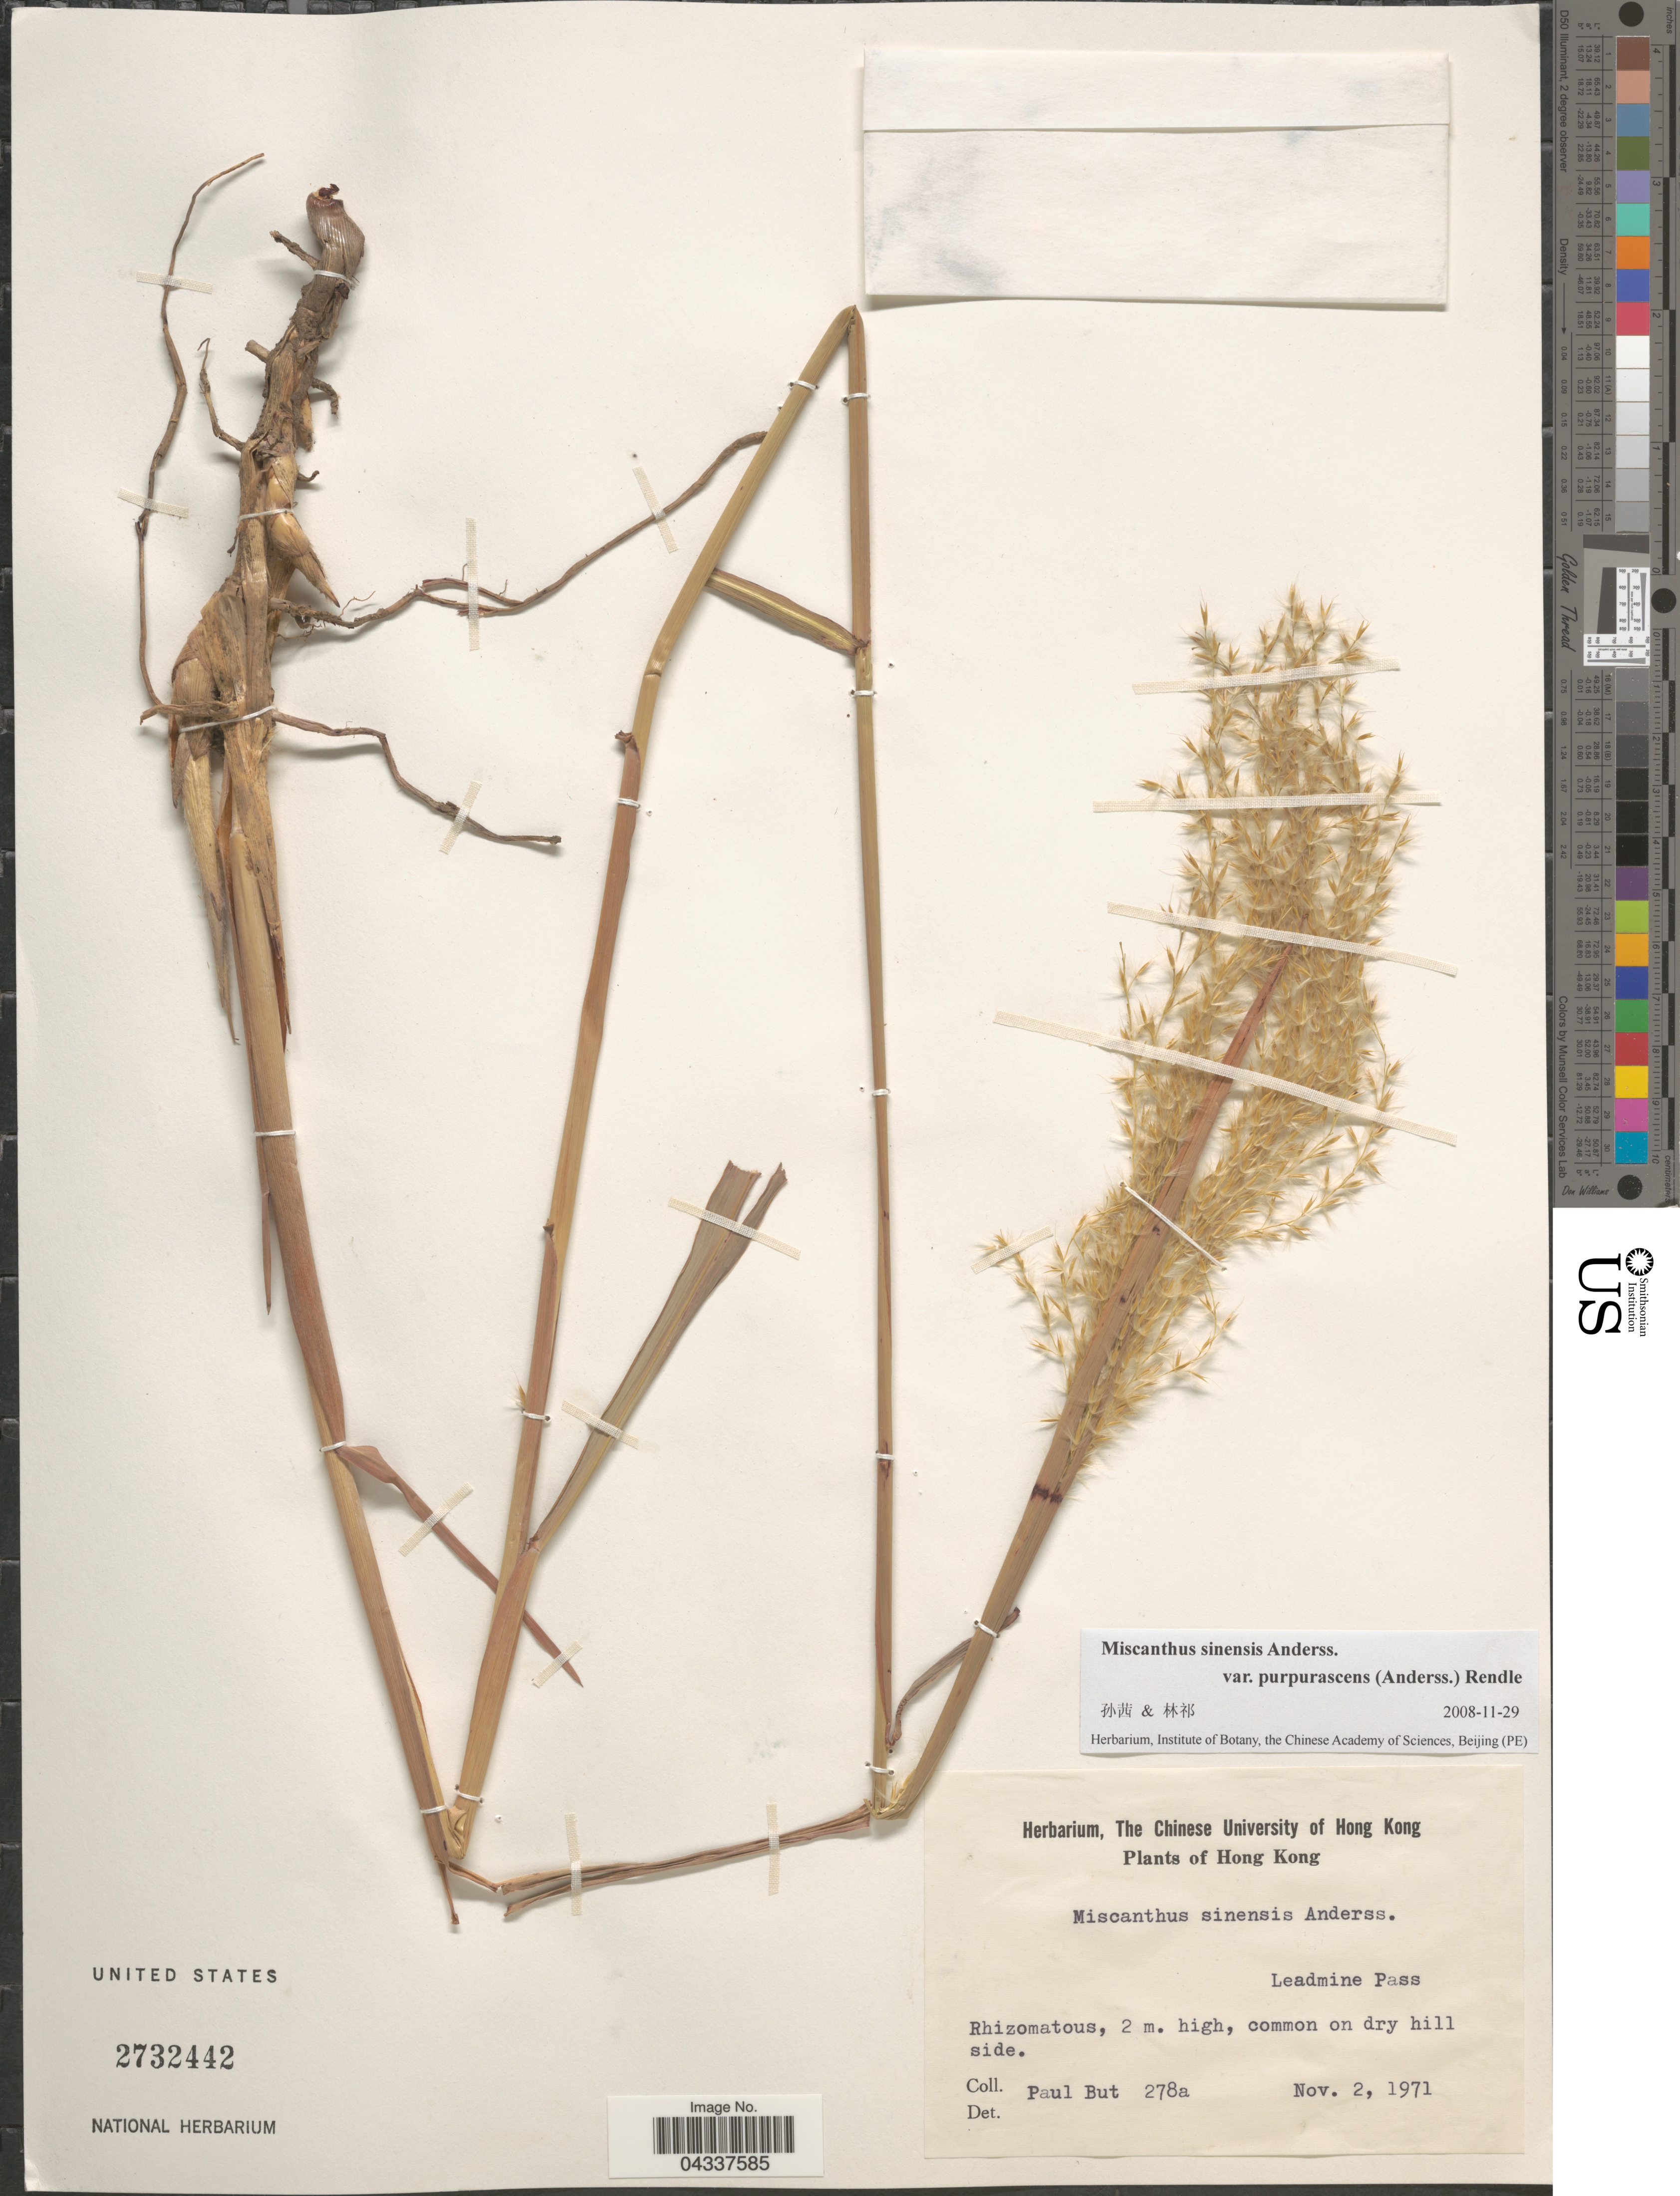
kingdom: Plantae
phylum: Tracheophyta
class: Liliopsida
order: Poales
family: Poaceae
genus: Miscanthus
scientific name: Miscanthus sinensis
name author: Andersson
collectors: P. But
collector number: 278a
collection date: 1971-11-02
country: China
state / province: Hong Kong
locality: Leadmine Pass. Commom on dry hill side.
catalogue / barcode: US 2732442